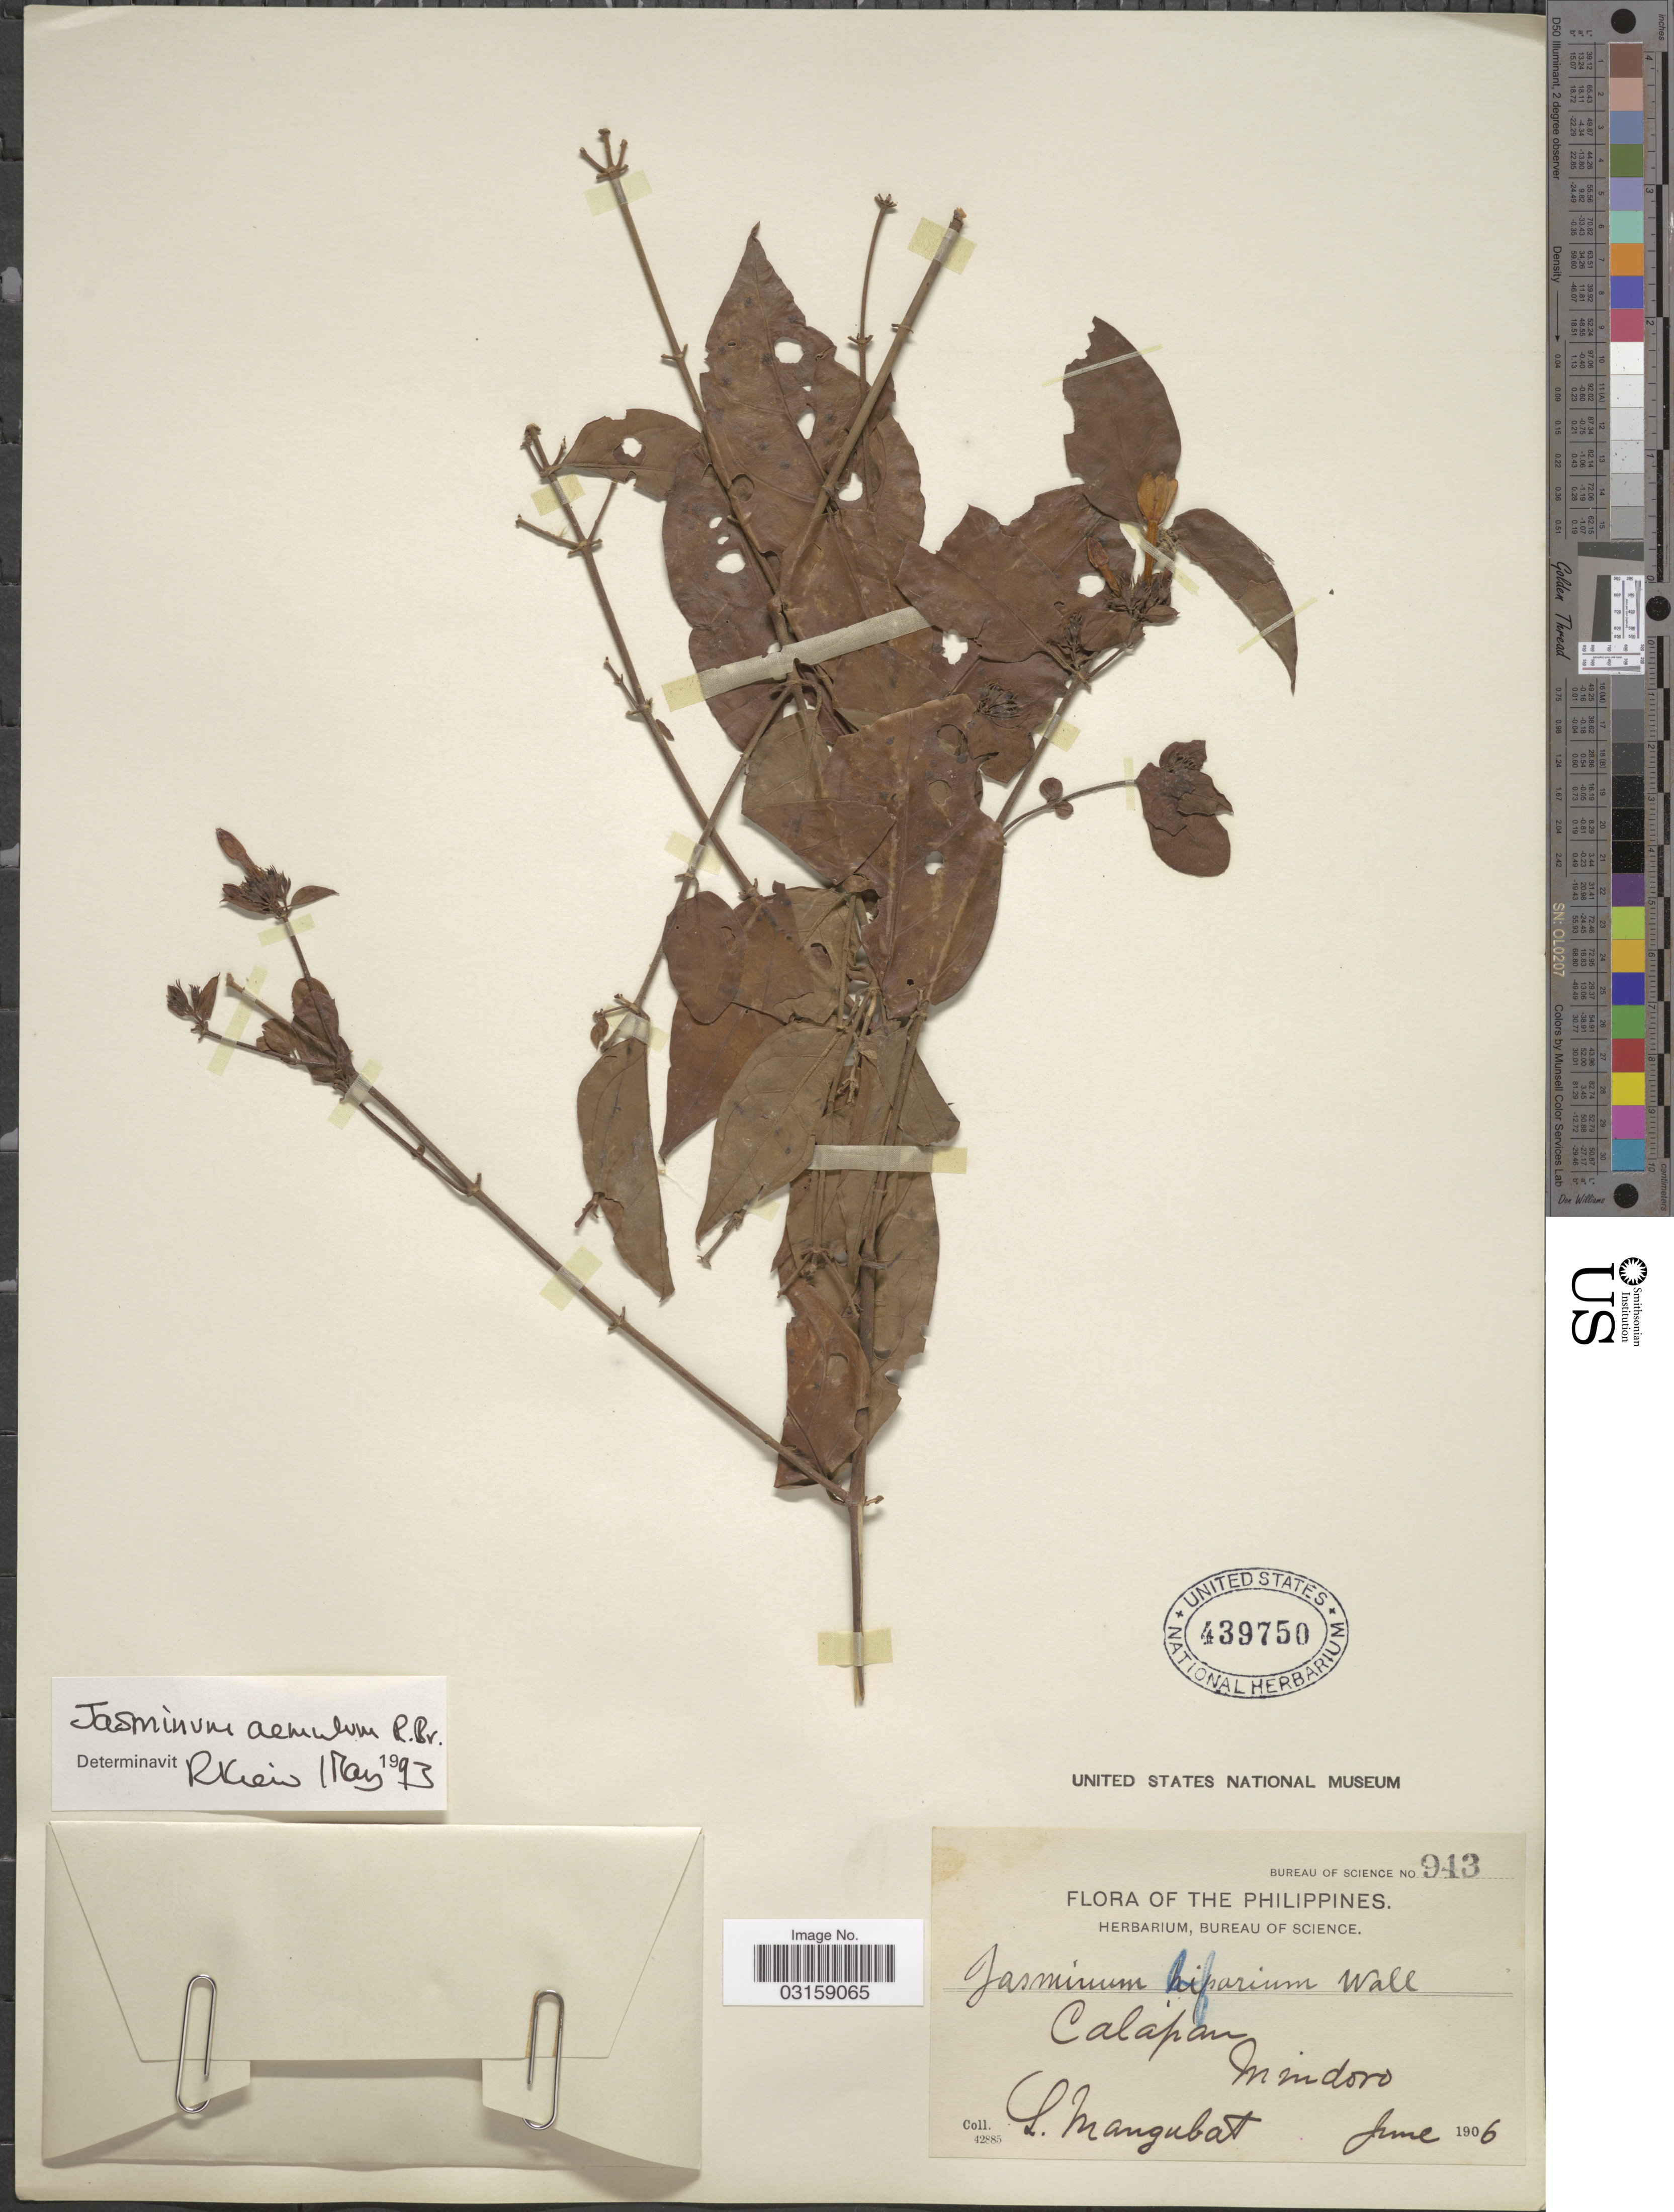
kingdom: Plantae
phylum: Tracheophyta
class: Magnoliopsida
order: Lamiales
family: Oleaceae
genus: Jasminum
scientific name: Jasminum elongatum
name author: (P.J. Bergius) Willd.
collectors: L. Mangubat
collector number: Bureau of Science 943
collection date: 1906-06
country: Philippines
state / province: Mimaropa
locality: Calapan. Mindoro.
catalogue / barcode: US 439750